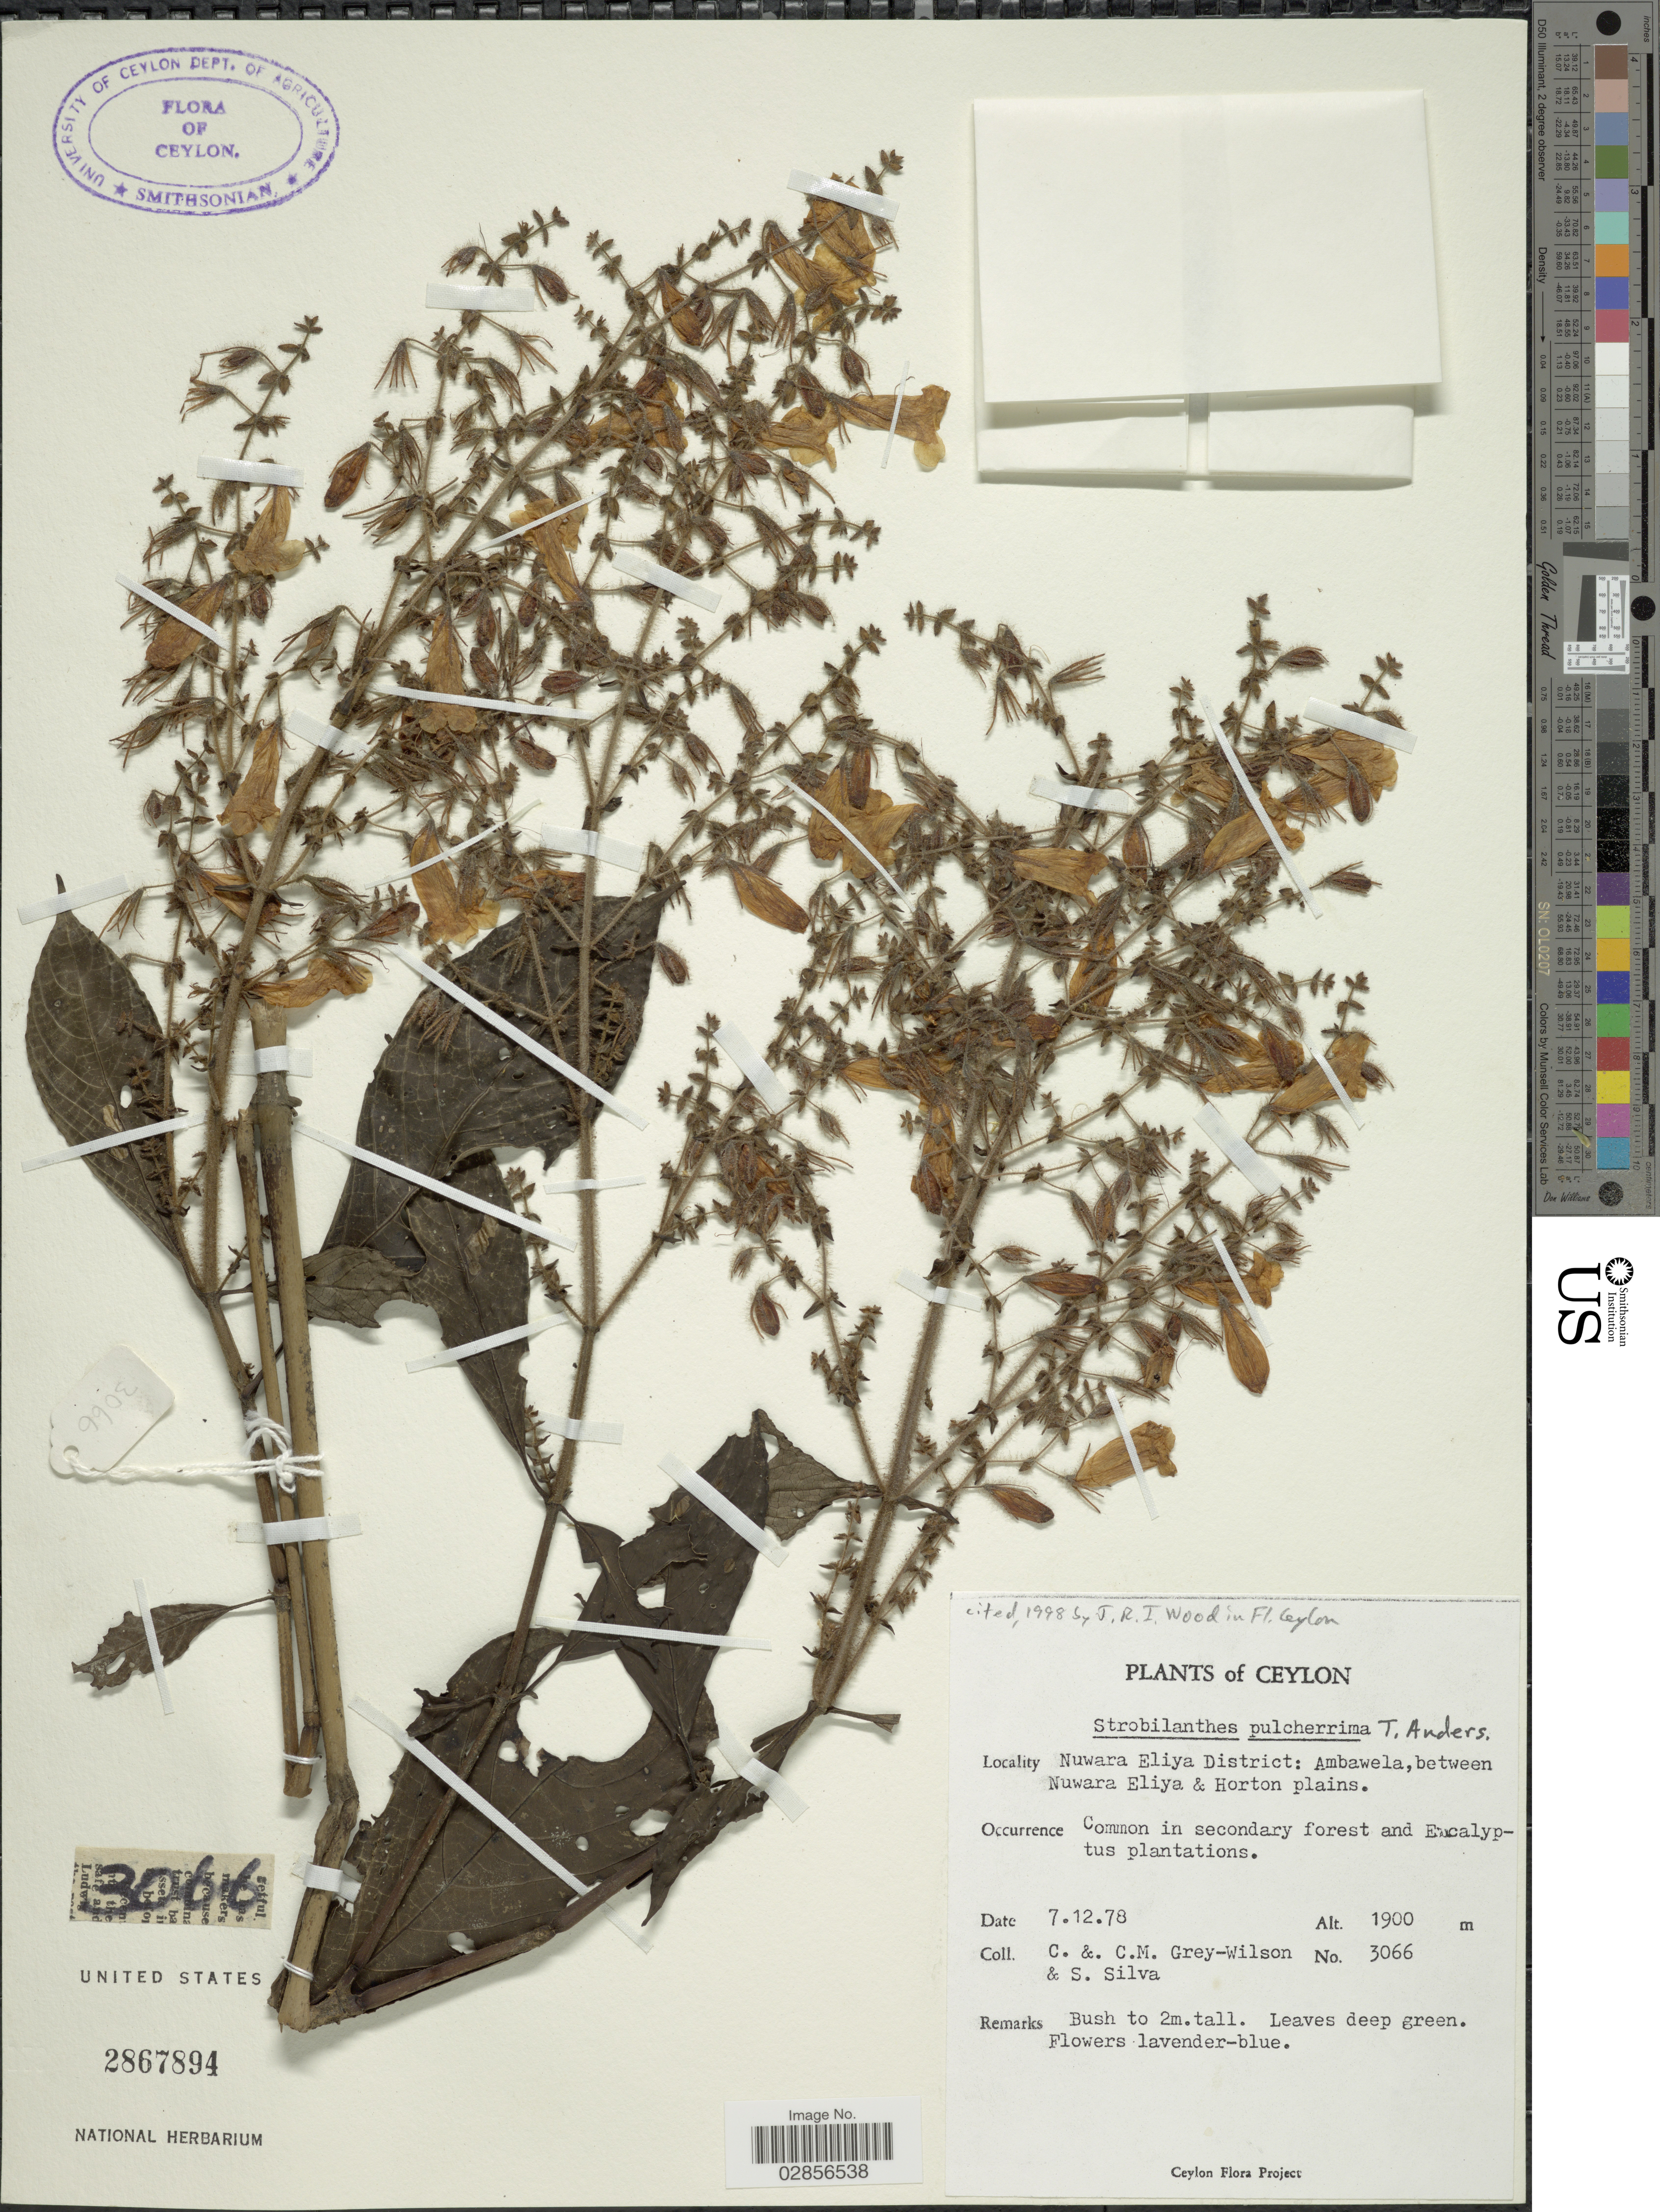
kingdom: Plantae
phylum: Tracheophyta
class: Magnoliopsida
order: Lamiales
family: Acanthaceae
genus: Strobilanthes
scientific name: Strobilanthes pulcherrima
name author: T. Anderson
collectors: C. Grey-Wilson, C. Grey-Wilson & S. Silva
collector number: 3066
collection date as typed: Transcribed d/m/y: 7/12/78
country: Sri Lanka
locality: Nuwara Eliya District: Ambawela, between Nuwara Eliya & Horton plains.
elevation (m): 1900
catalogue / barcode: US 2867894